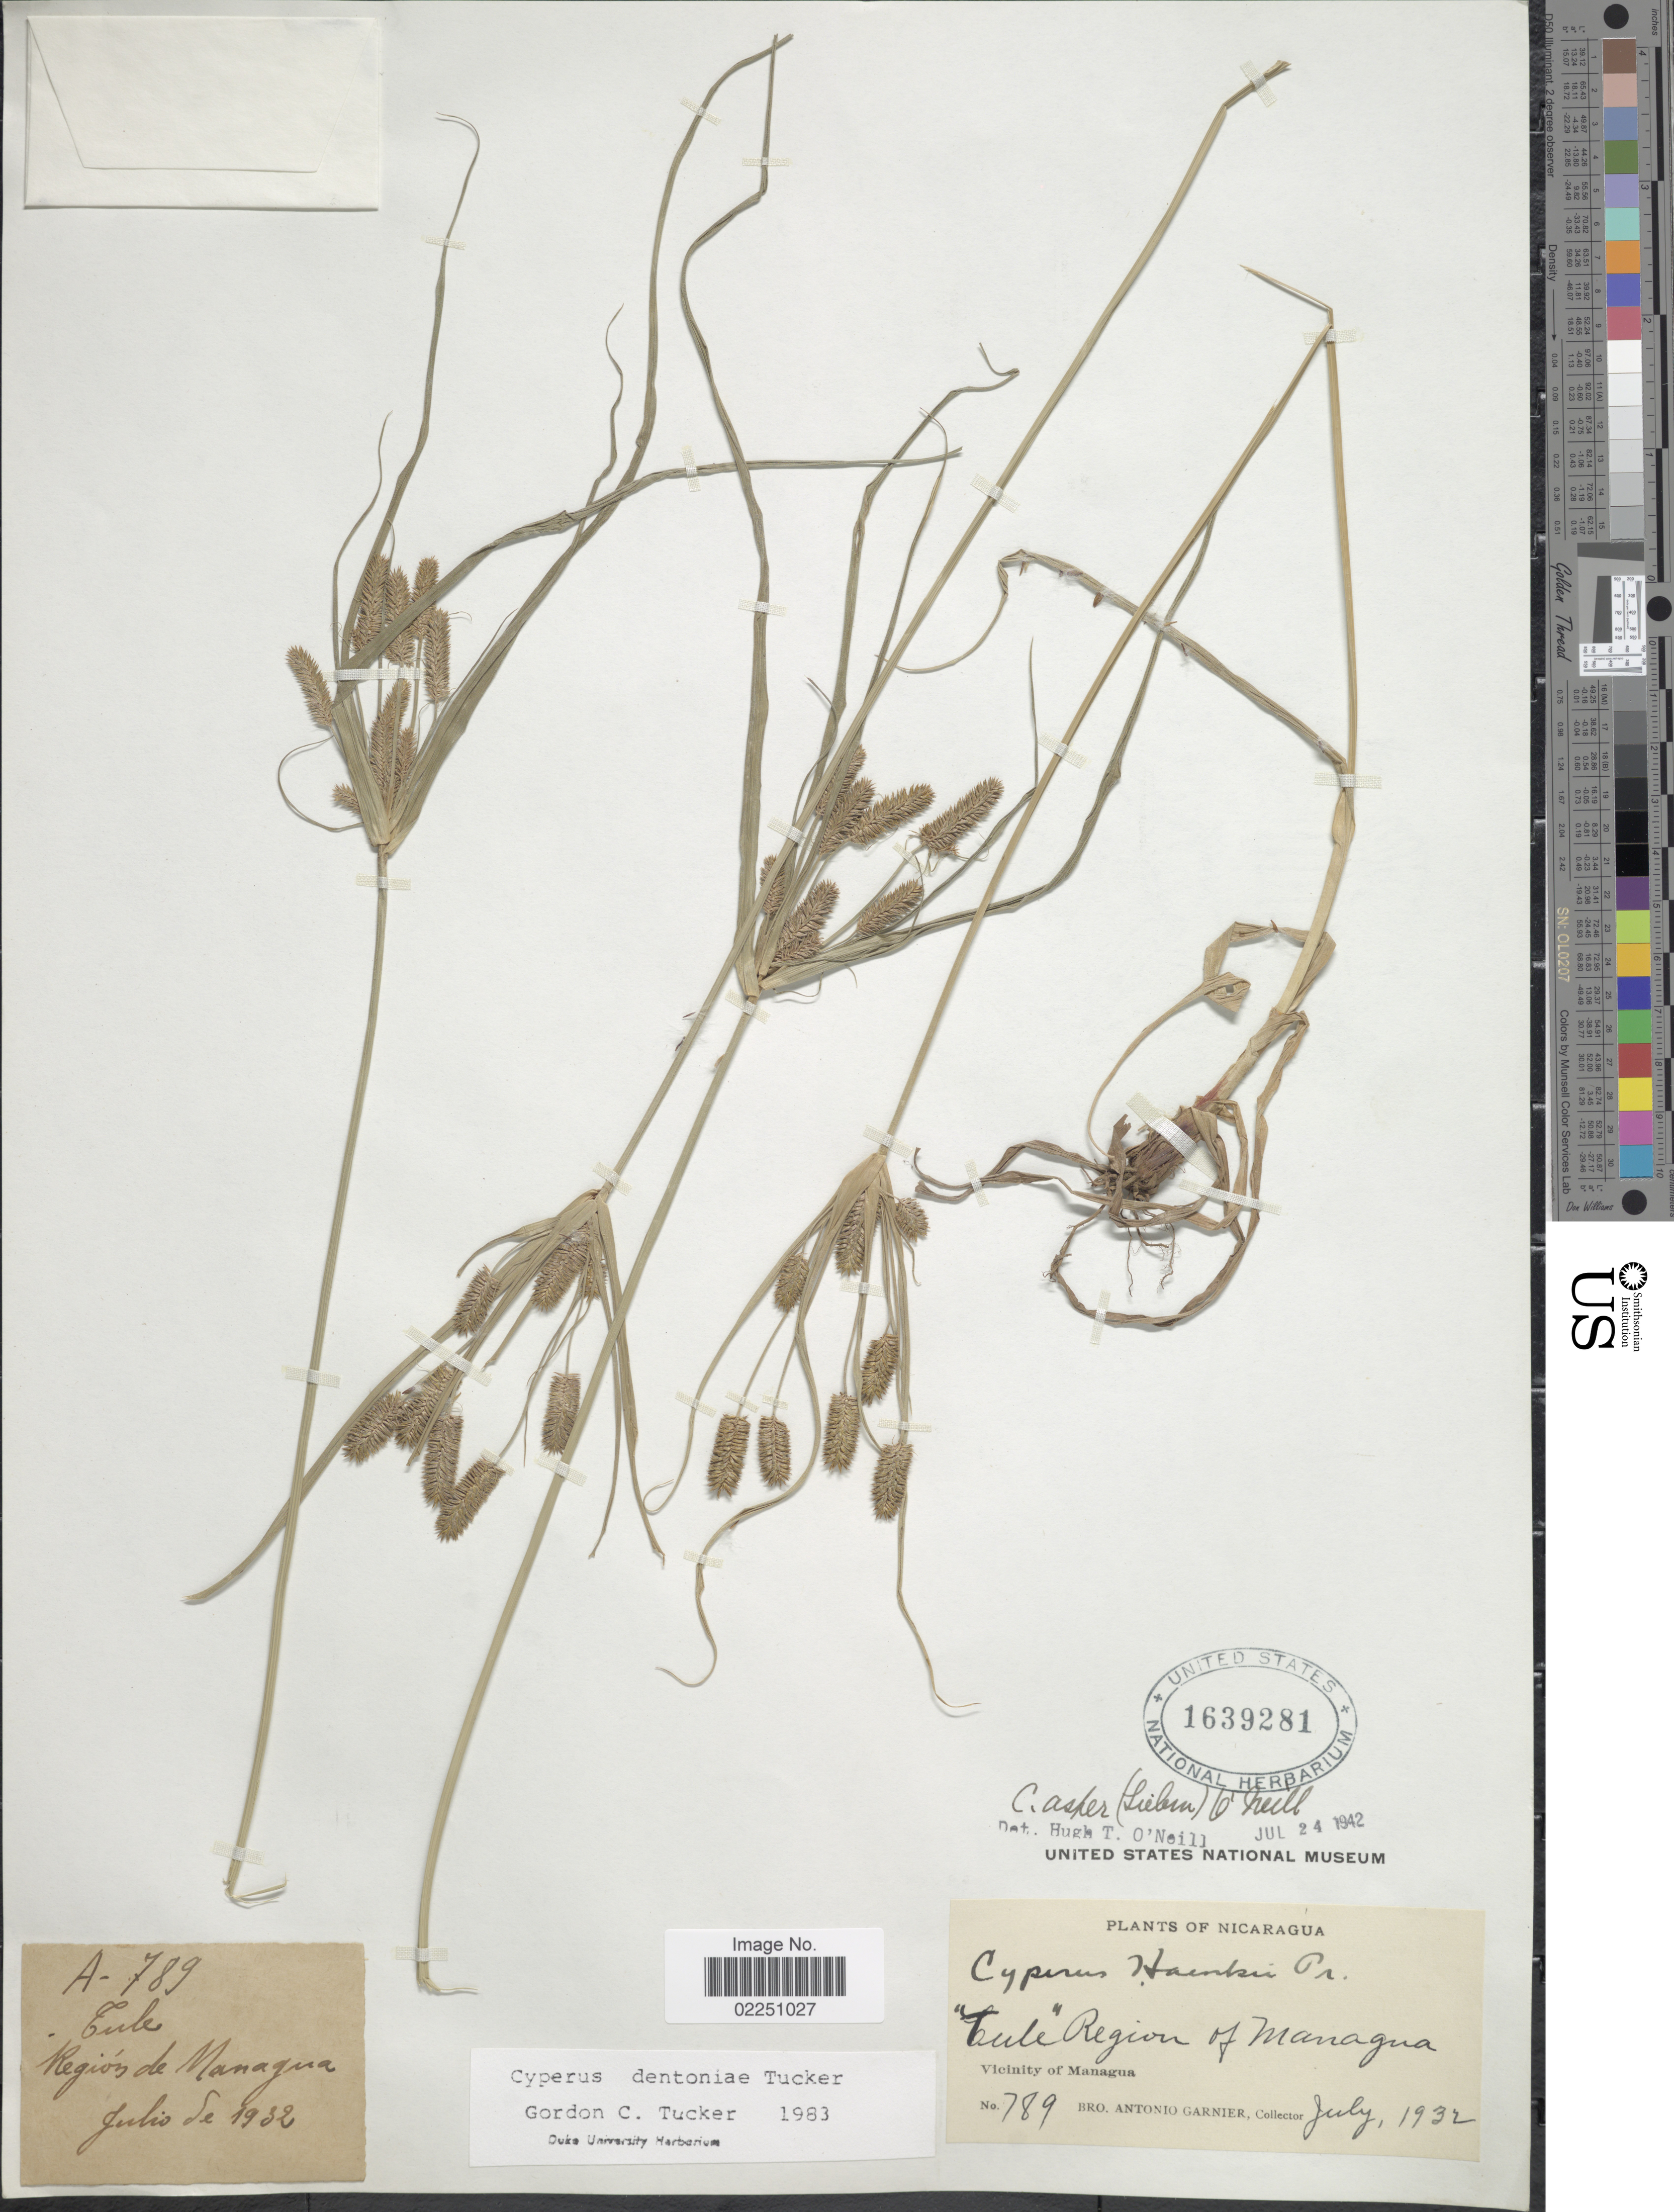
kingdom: Plantae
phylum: Tracheophyta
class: Liliopsida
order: Poales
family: Cyperaceae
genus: Cyperus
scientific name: Cyperus dentoniae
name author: G.C. Tucker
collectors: Bro. A. Garnier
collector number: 789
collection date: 1932-07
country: Nicaragua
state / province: Managua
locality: Tule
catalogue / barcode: US 1639281